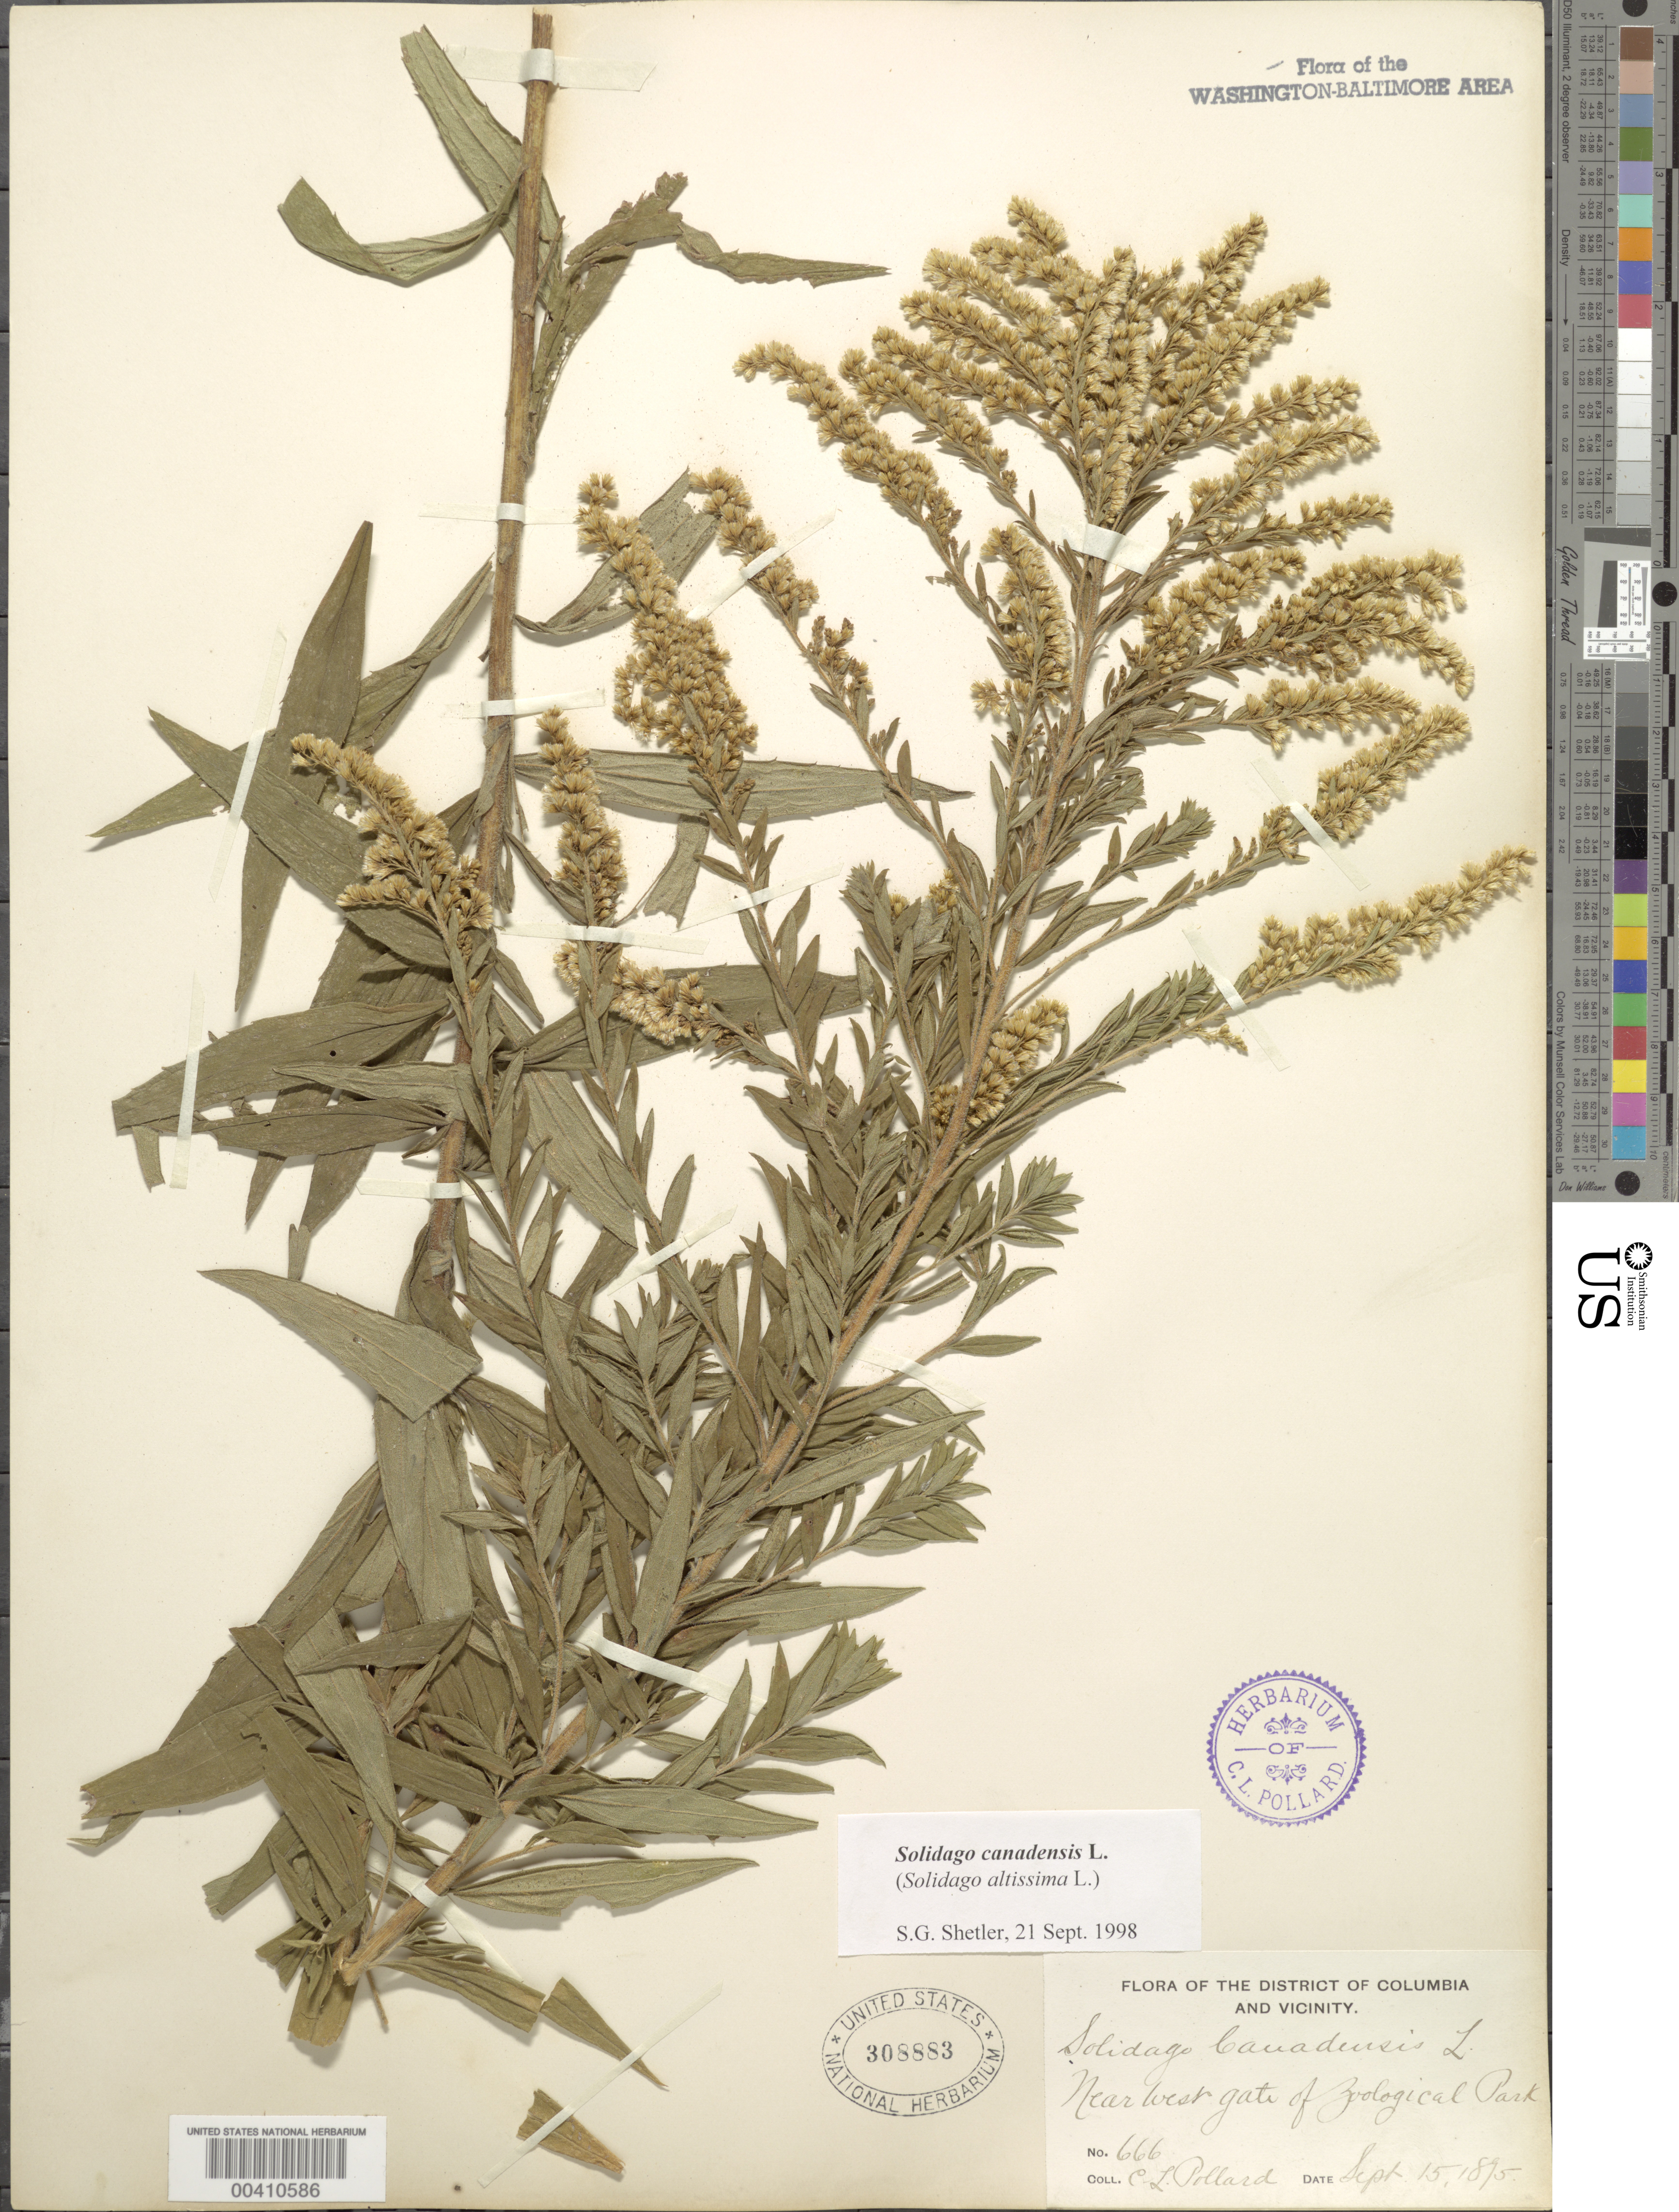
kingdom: Plantae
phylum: Tracheophyta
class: Magnoliopsida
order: Asterales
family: Asteraceae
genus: Solidago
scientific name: Solidago canadensis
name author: L.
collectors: C. L. Pollard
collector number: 666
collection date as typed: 15 Sep 1895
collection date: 1895-09-15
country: United States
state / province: District of Columbia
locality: Near west gate of Zoological Park Rock Creek Park & vicinity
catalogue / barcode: US 308883